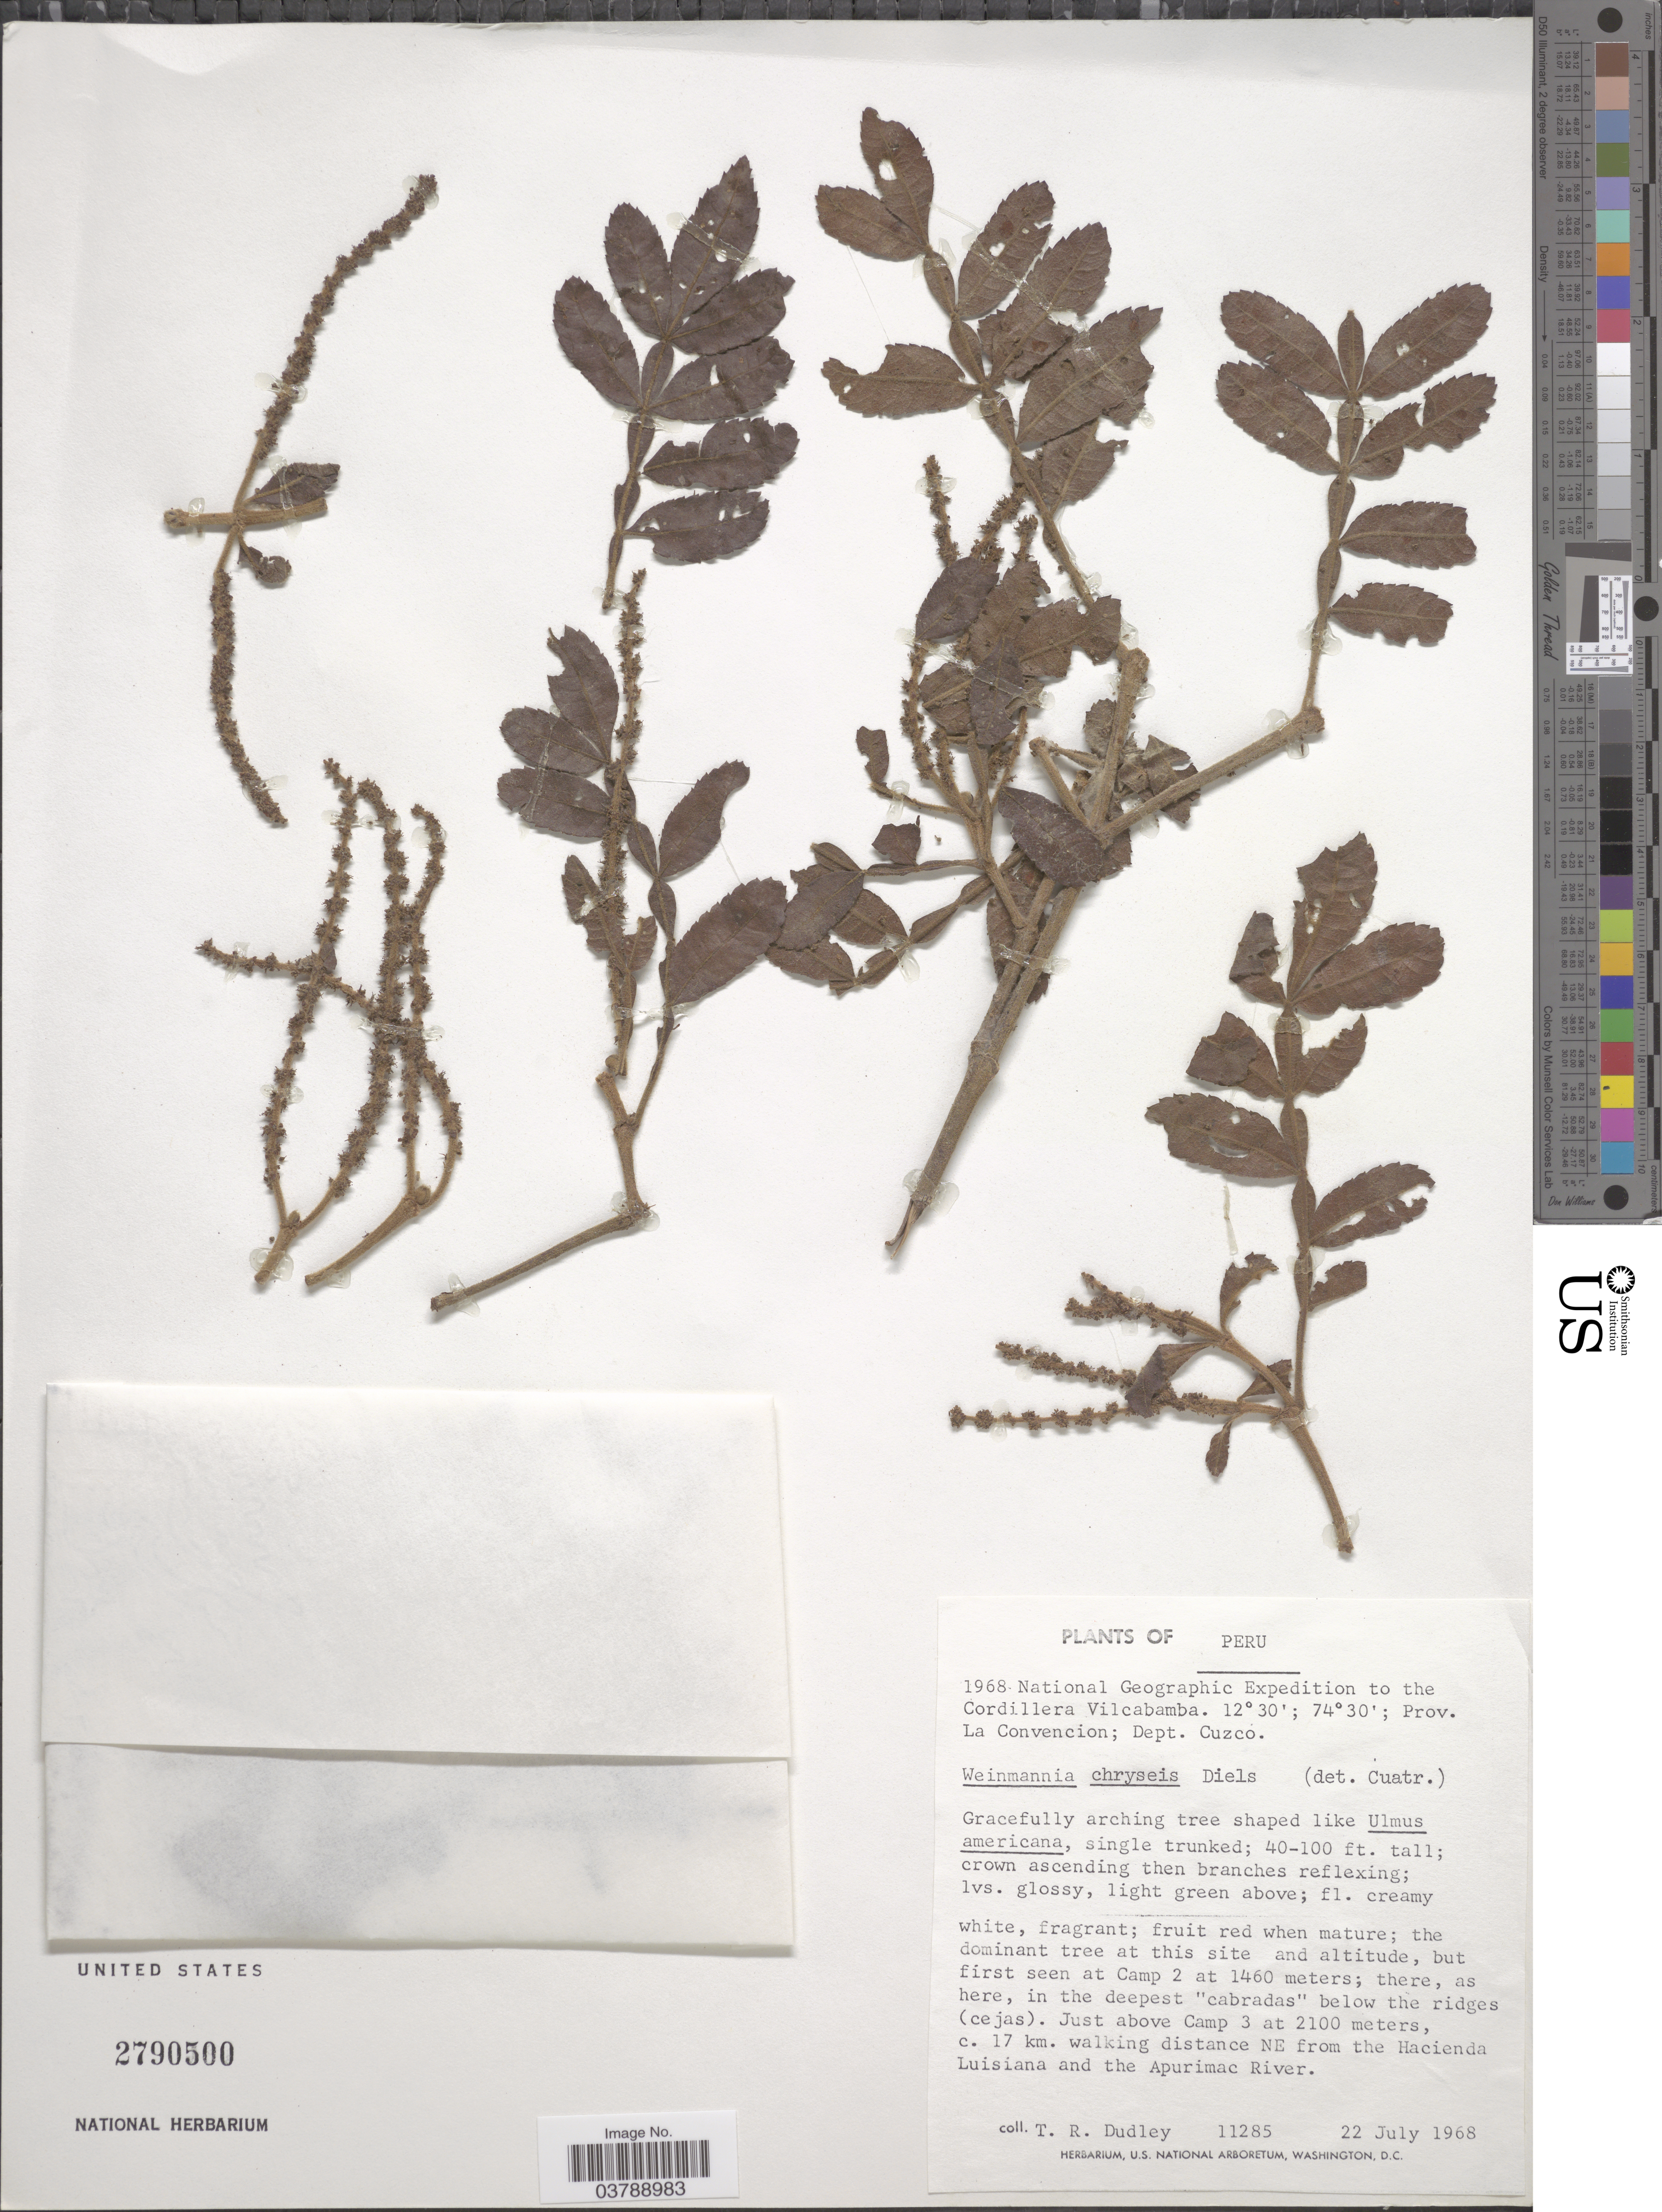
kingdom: Plantae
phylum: Tracheophyta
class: Magnoliopsida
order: Oxalidales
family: Cunoniaceae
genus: Weinmannia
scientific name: Weinmannia chryseis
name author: Diels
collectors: T. R. Dudley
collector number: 11285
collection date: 1968-07-22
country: Peru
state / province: Cusco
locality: Cordillera Vilcabamba. Prov. La Convencion; Dept. Cuzco. Just above Camp 3. C. 17 km. walking distance NE from the Hacienda Luisiana and the Apurimac River.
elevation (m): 2100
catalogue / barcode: US 2790500